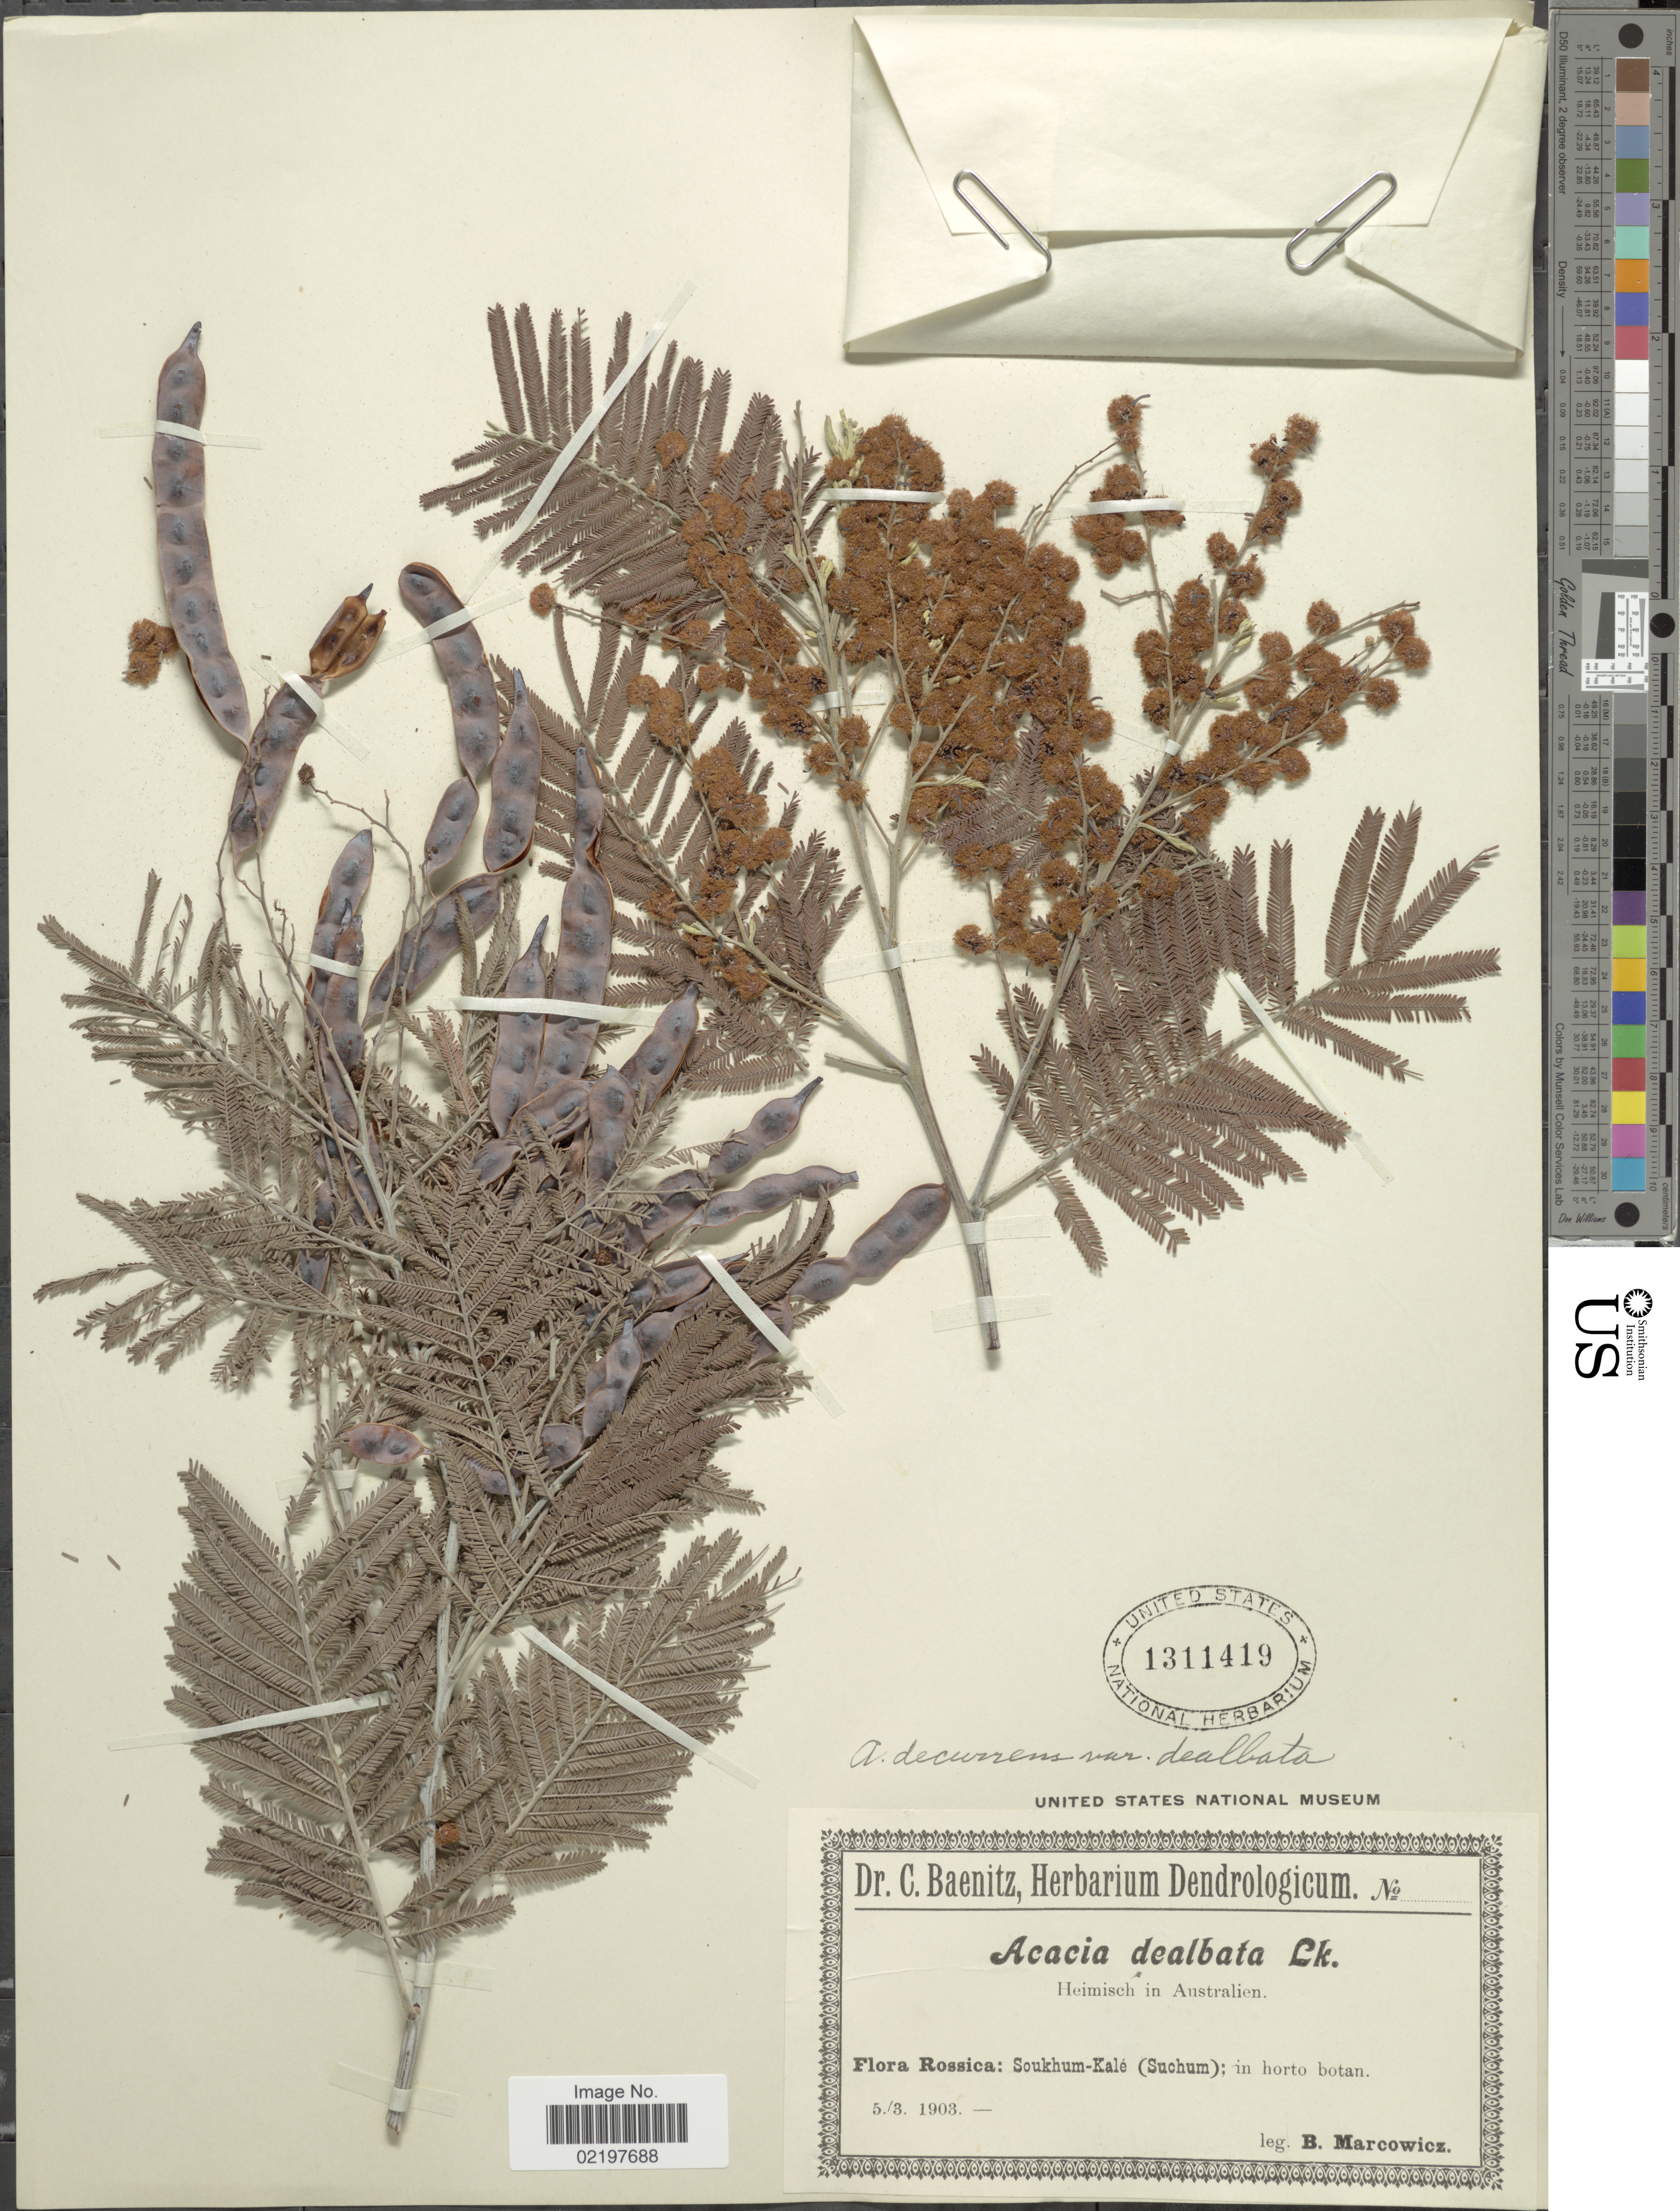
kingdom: Plantae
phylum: Tracheophyta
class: Magnoliopsida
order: Fabales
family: Fabaceae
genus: Acacia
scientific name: Acacia dealbata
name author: Link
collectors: B. Marcowicz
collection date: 1903-03-05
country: Russian Federation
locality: Rossica: Soukhum-Kale (Suchum); in horto botan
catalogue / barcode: US 1311419